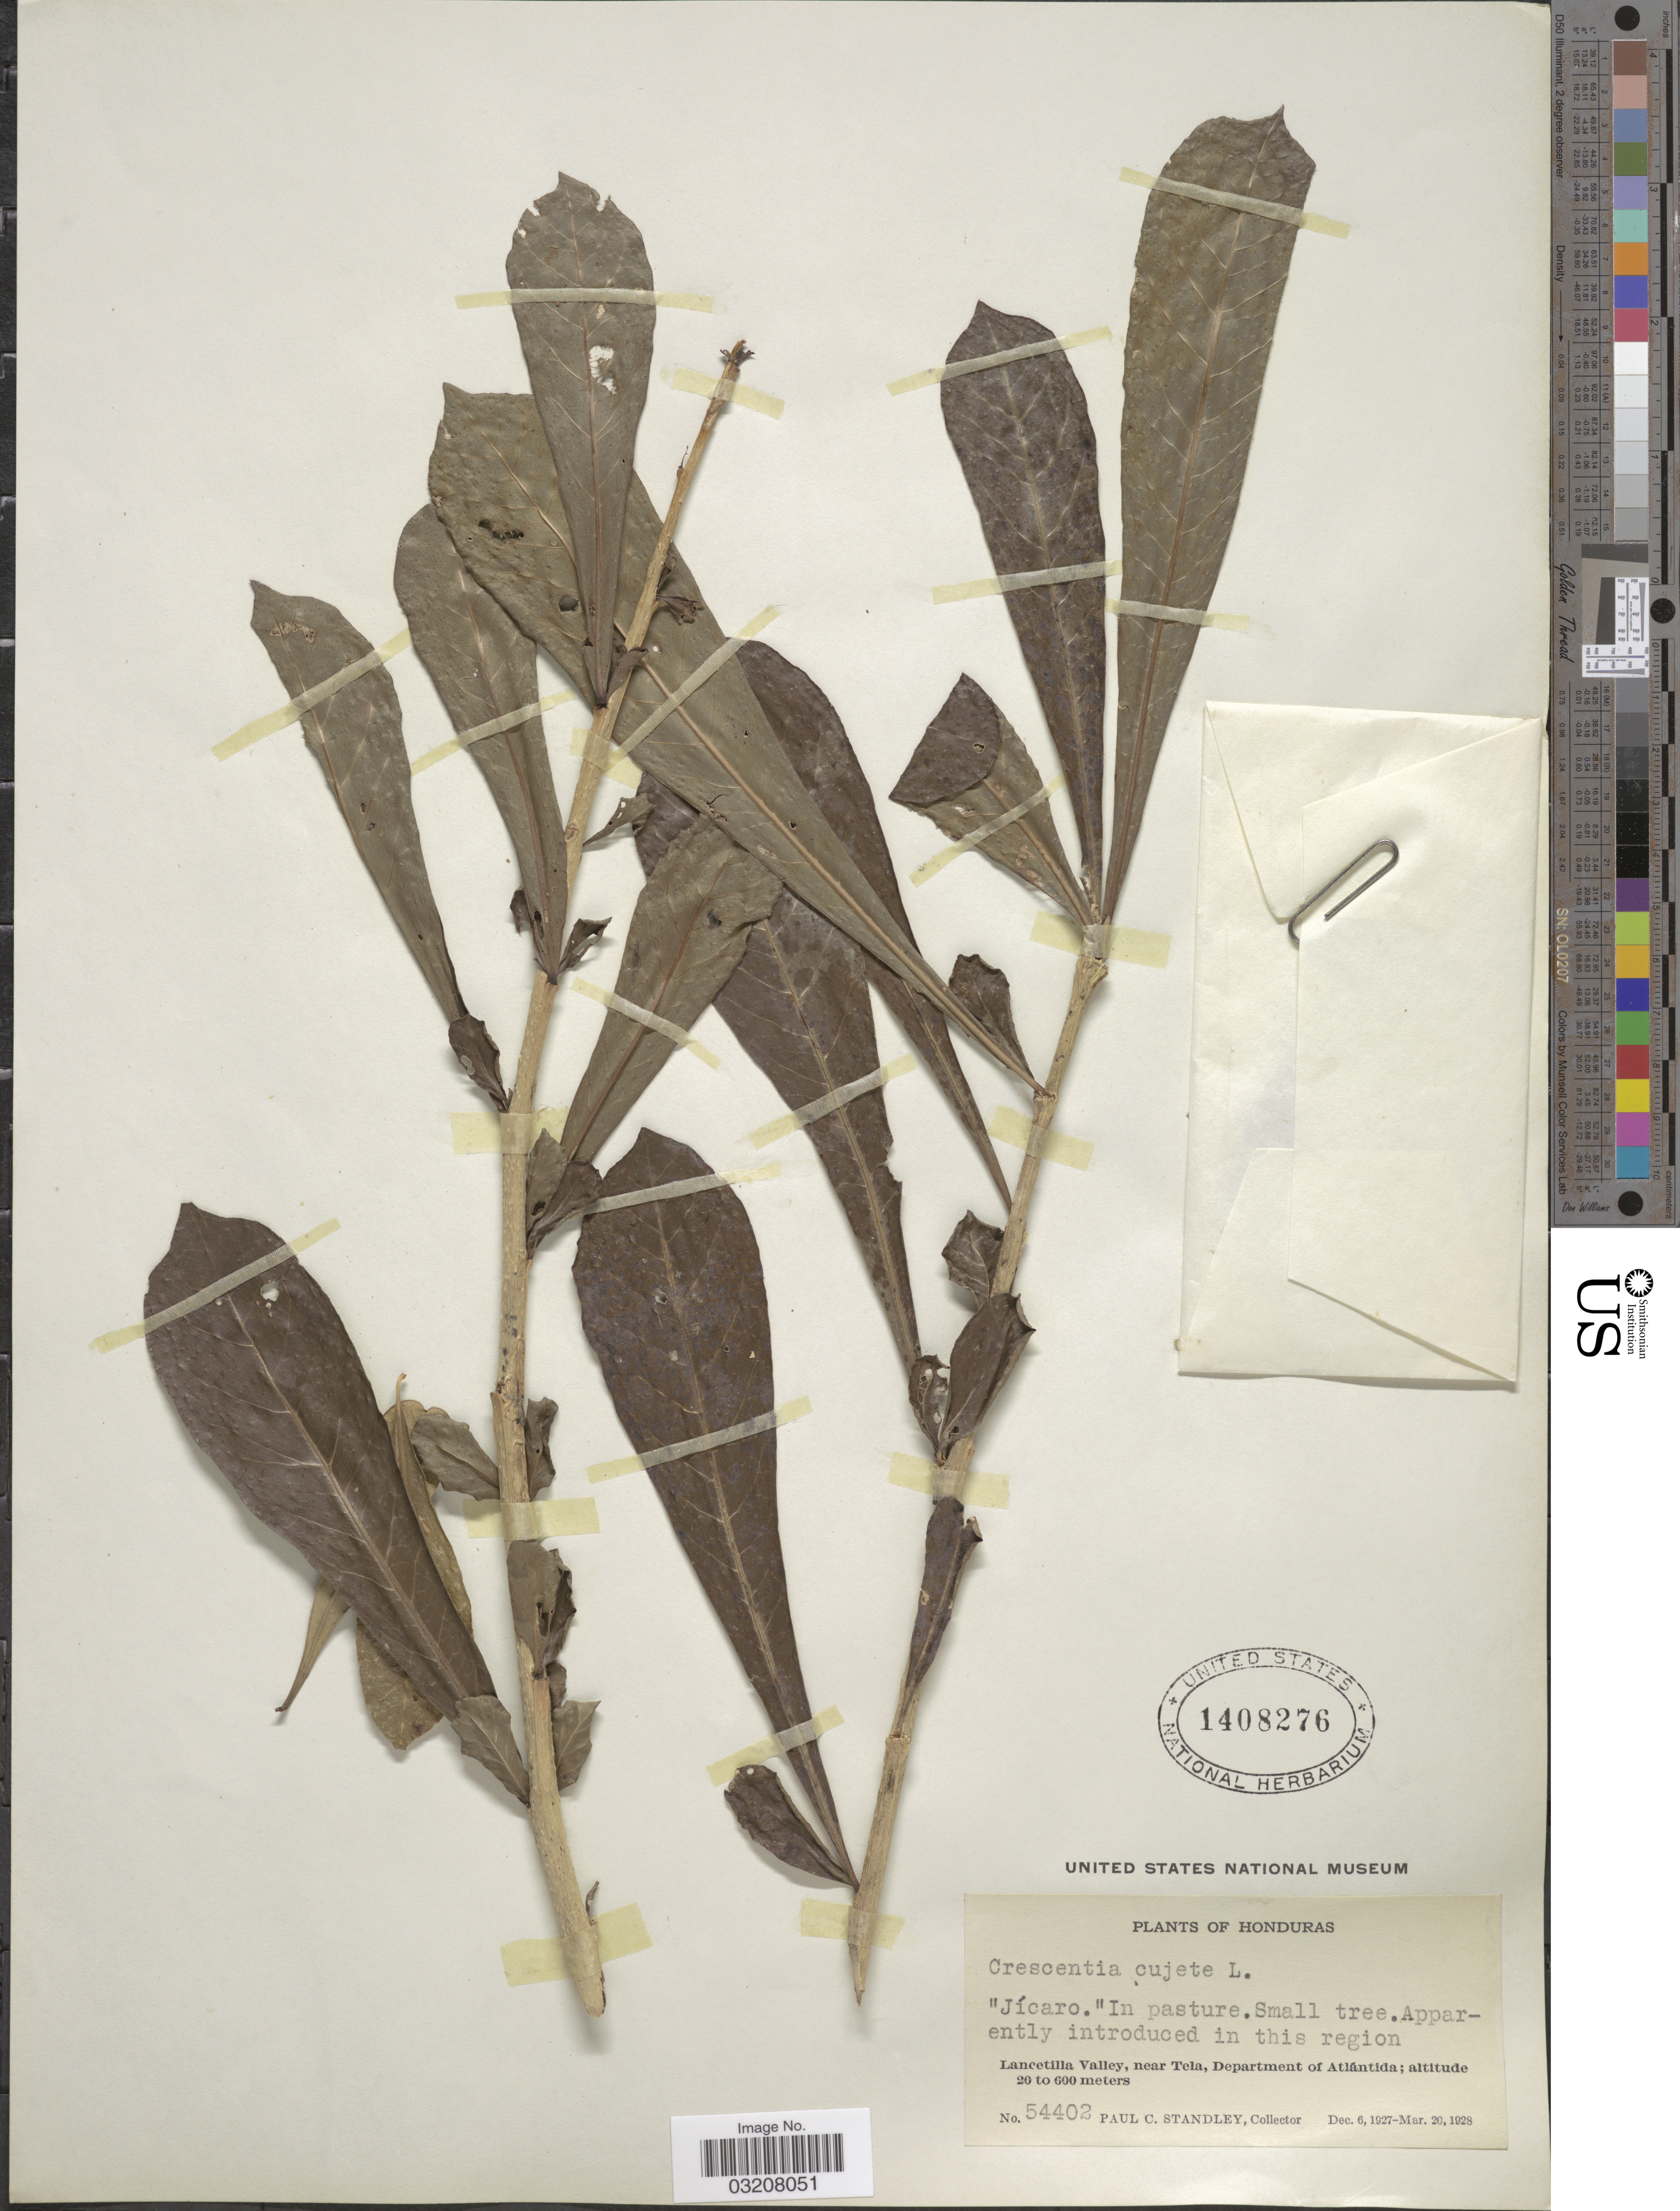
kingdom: Plantae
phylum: Tracheophyta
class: Magnoliopsida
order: Lamiales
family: Bignoniaceae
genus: Crescentia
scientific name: Crescentia cujete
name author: L.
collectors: P. C. Standley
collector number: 54402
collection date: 1927-12-06/1928-03-20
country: Honduras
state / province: Atlántida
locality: Lancetilla Valley, near Tela, Department of Atlántida.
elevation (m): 20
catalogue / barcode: US 1408276